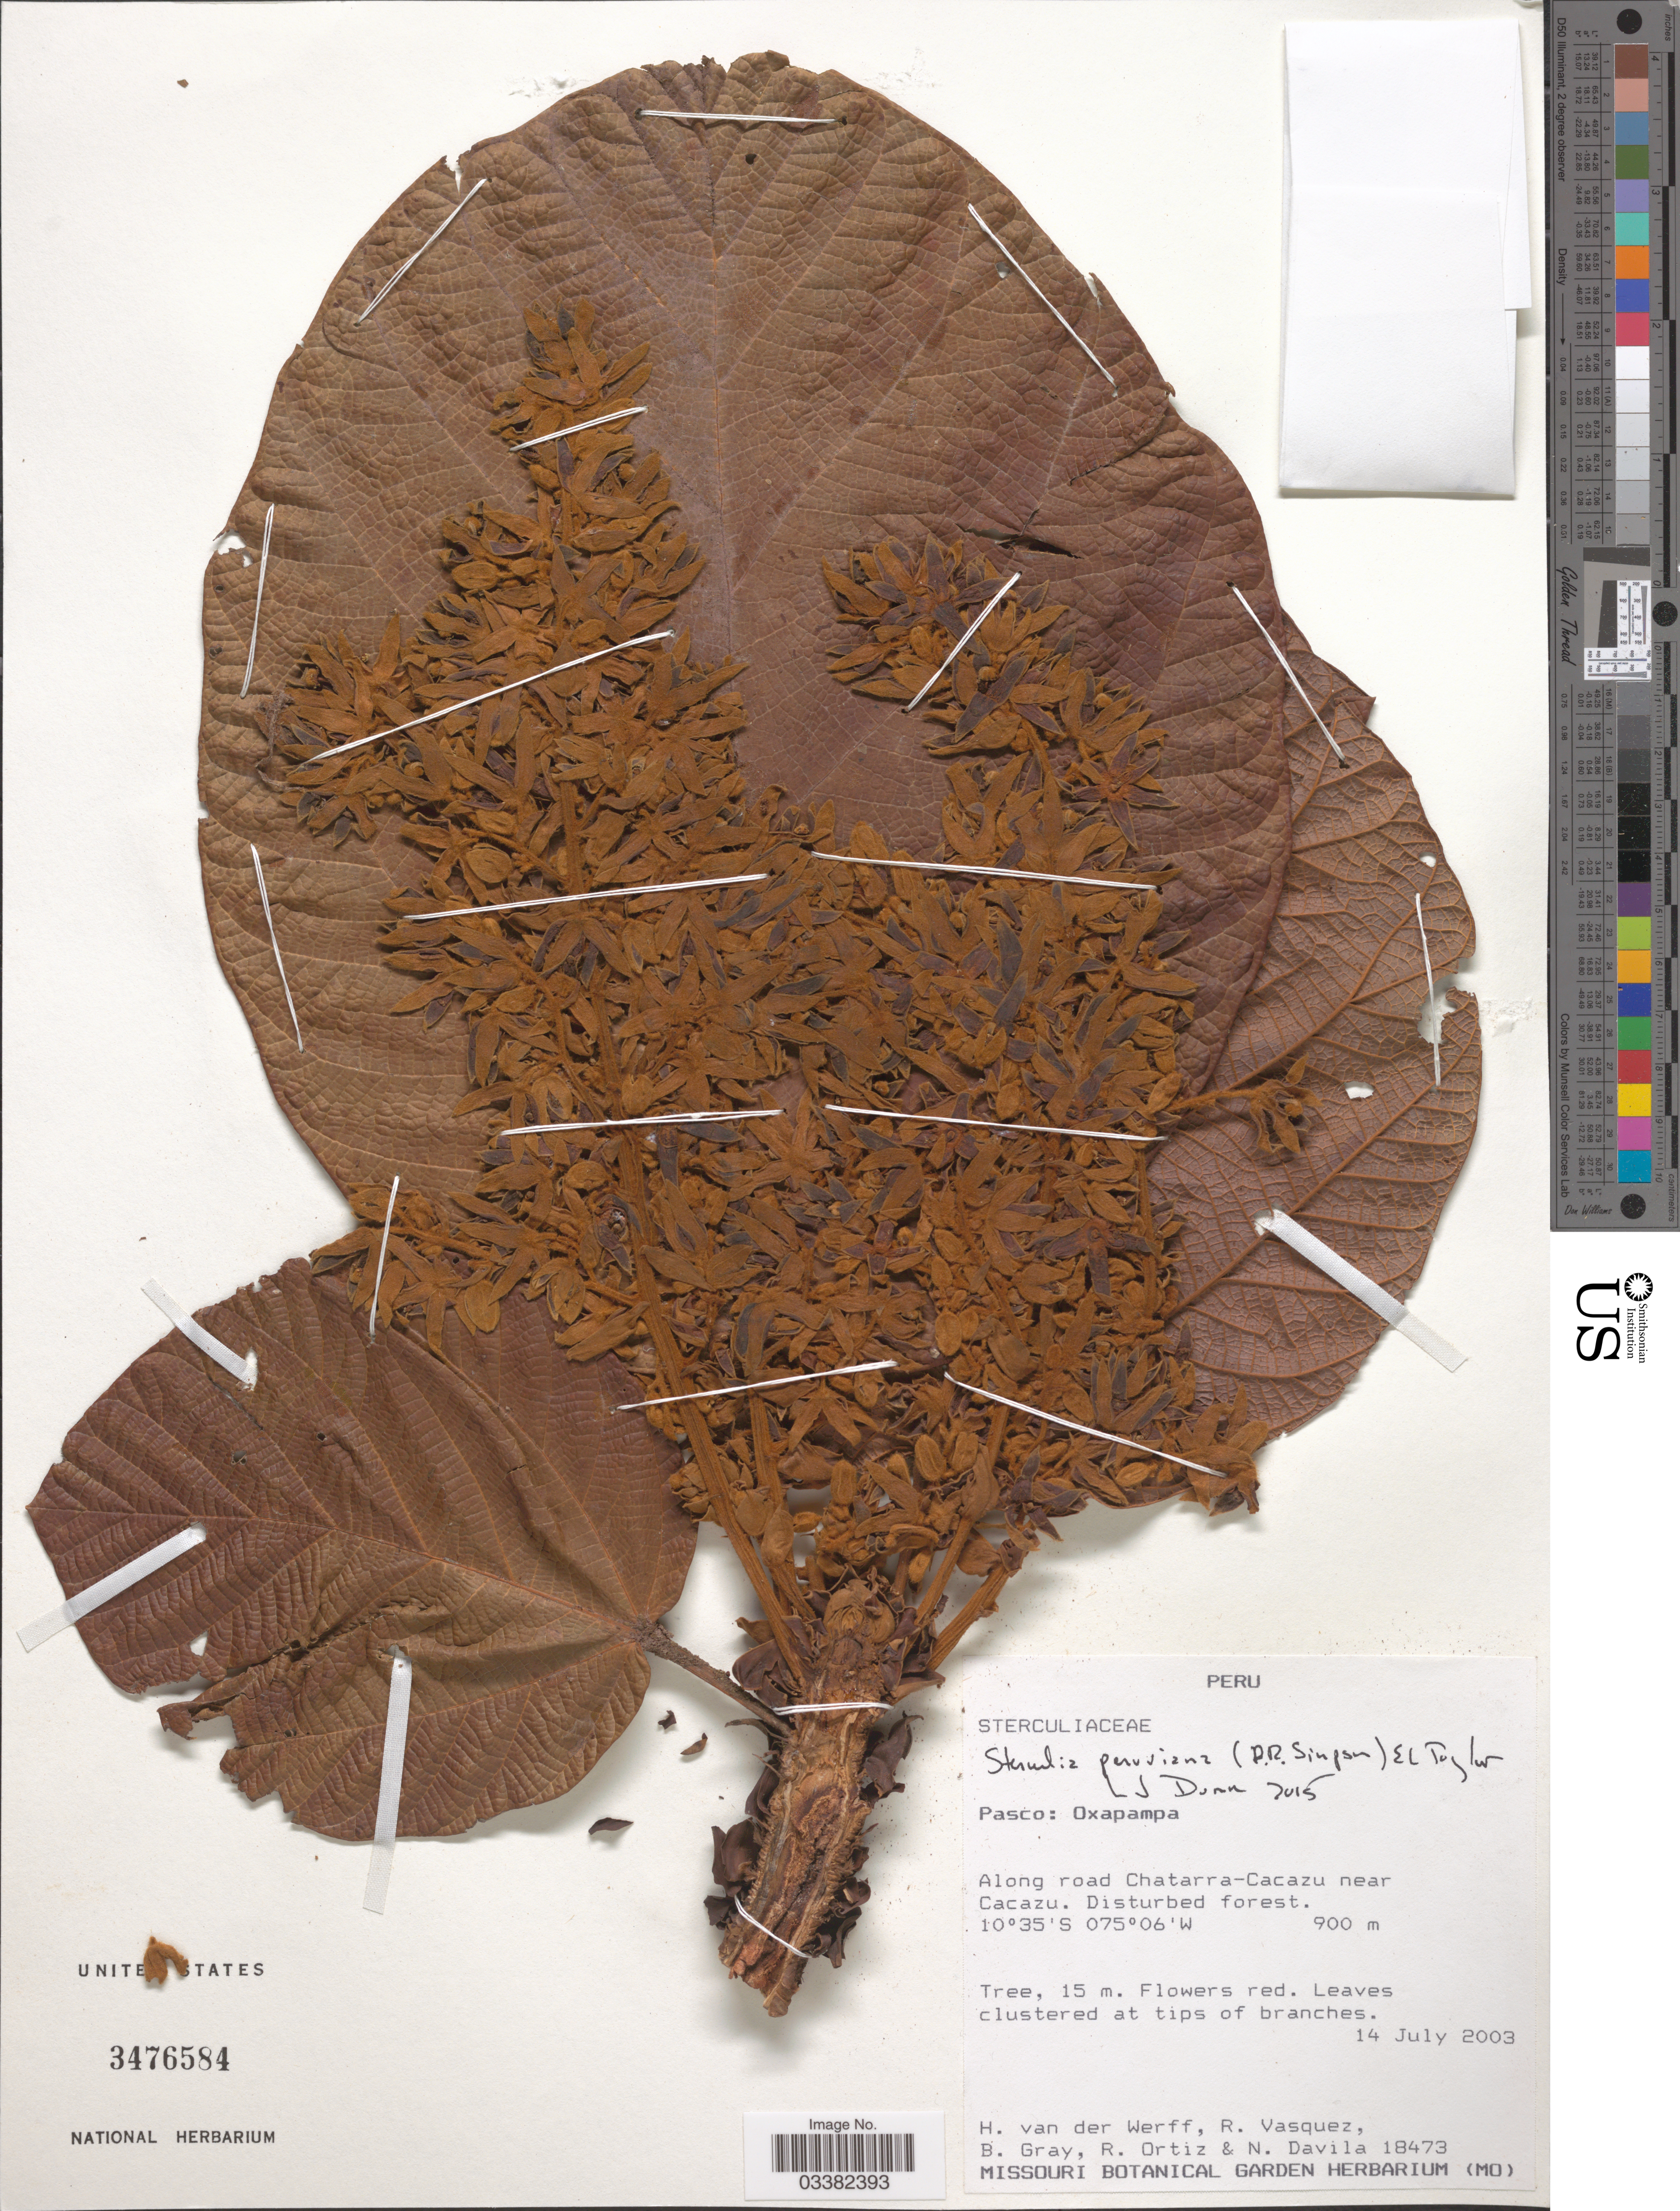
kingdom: Plantae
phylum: Tracheophyta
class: Magnoliopsida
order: Malvales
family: Malvaceae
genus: Sterculia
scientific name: Sterculia peruviana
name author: (D.R. Simpson) E.L. Taylor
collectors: H. van der Werff, R. Vasquez, B. Gray, R. Ortiz & N. Dávila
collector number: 18473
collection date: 2003-07-14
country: Peru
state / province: Pasco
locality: Oxapampa. Along road Chatarra-Cacazu near Cacazu.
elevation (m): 900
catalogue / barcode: US 3476584